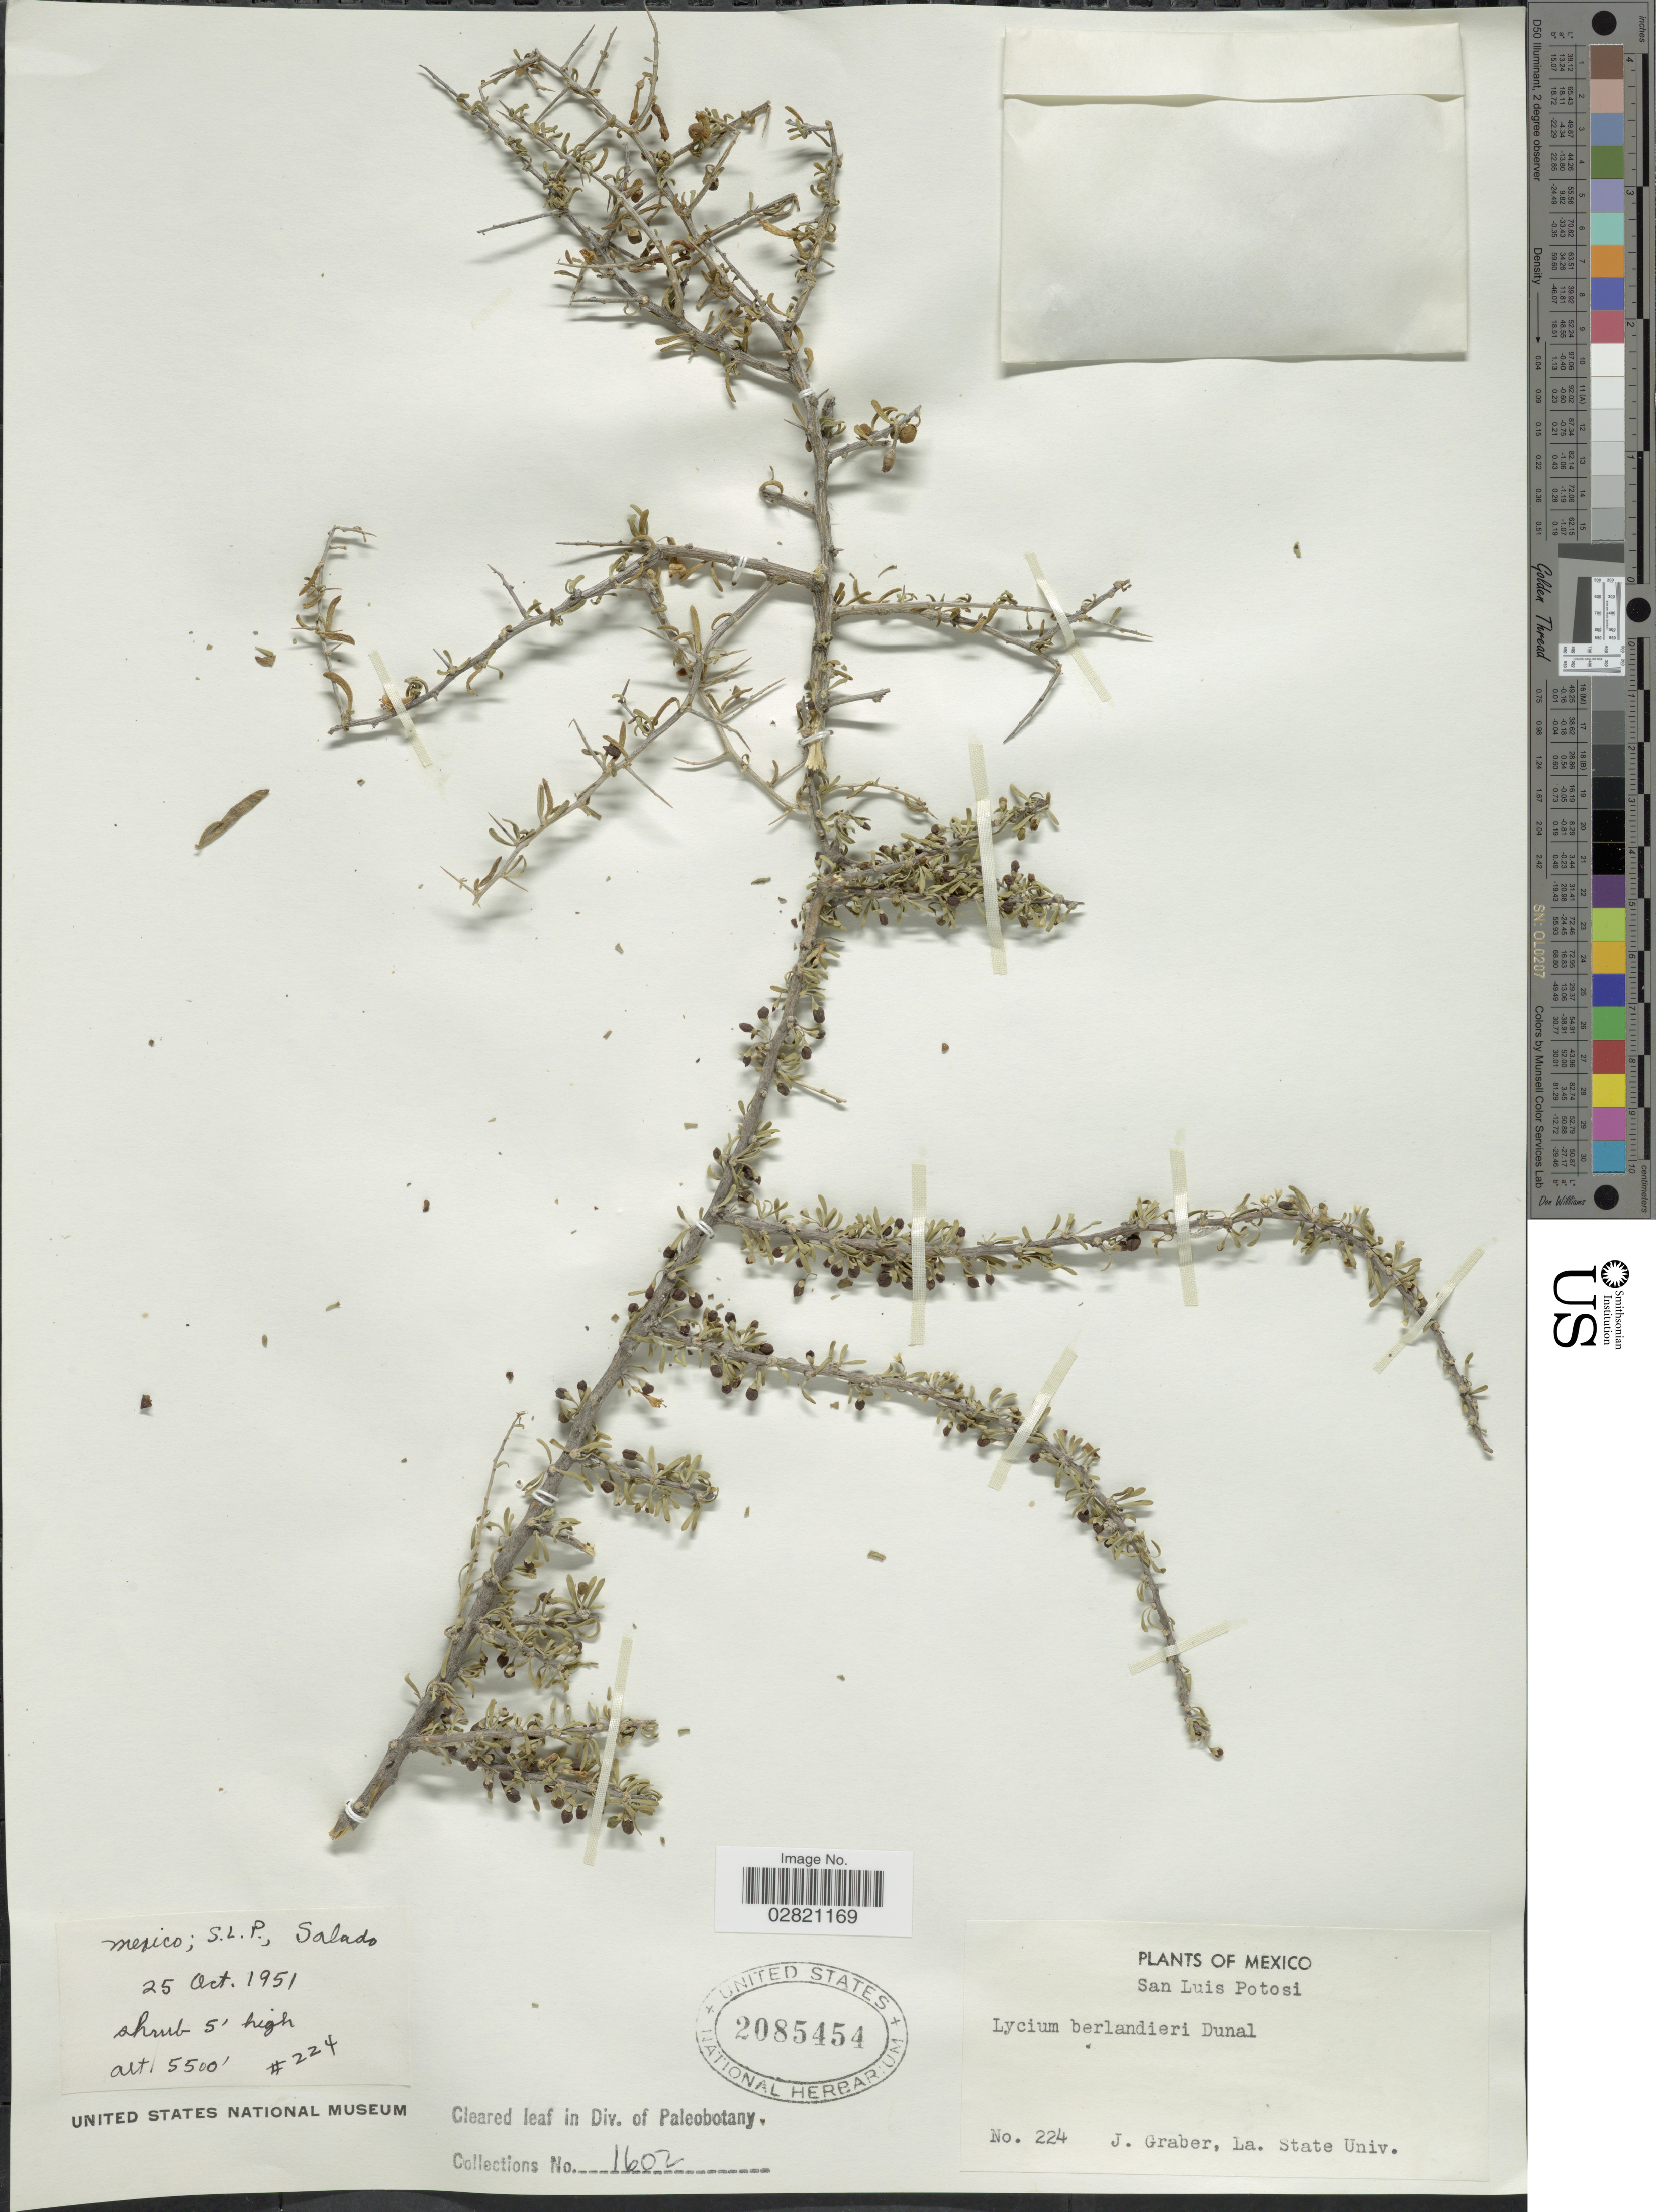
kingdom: Plantae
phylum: Tracheophyta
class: Magnoliopsida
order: Solanales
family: Solanaceae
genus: Lycium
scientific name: Lycium berlandieri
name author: Dunal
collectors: J. Graber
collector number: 224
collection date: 1951-10-25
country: Mexico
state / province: San Luis Potosí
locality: Mexico; S.L.P., Salado.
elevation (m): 1676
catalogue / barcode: US 2085454